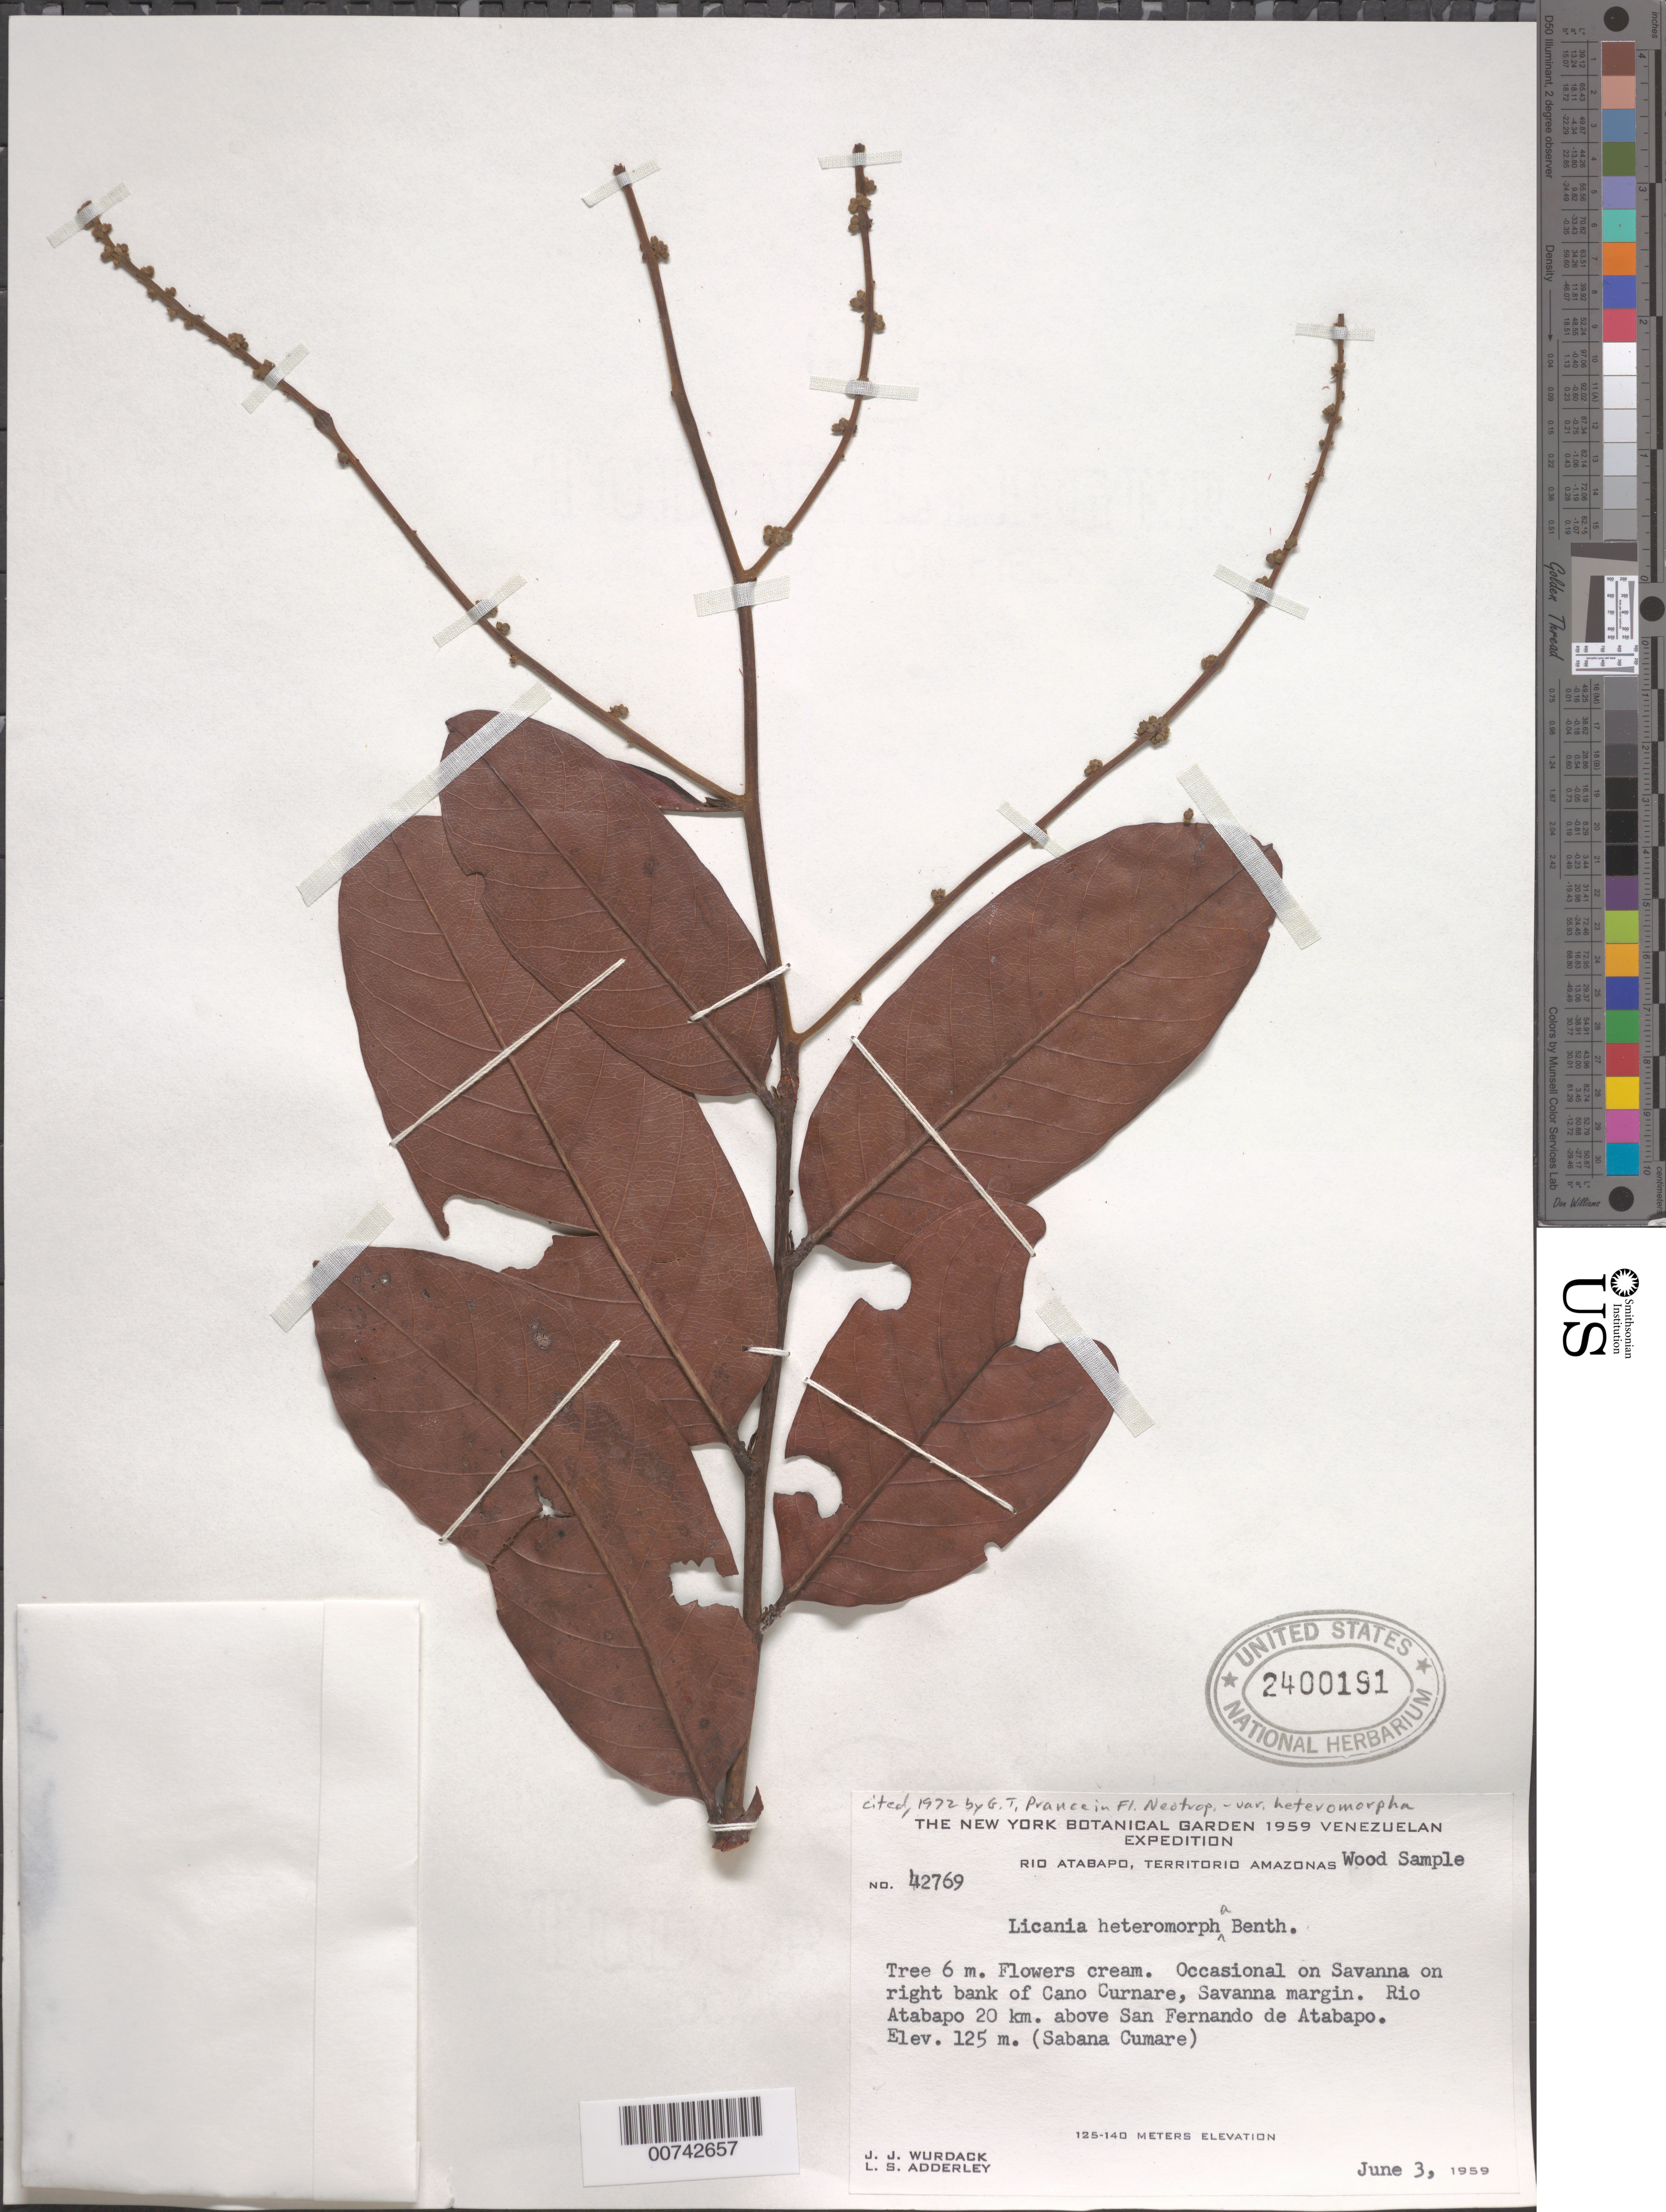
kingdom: Plantae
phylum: Tracheophyta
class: Magnoliopsida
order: Malpighiales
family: Chrysobalanaceae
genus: Hymenopus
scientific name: Hymenopus heteromorphus var. heteromorphus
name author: (Benth.) Sothers & Prance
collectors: J. J. Wurdack & L. S. Adderley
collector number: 42769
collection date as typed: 3-Jun-59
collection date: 1959-06-03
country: Venezuela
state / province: Amazonas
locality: Sabana Cumare on right bank of Caño Cumare, Río Atabapo, 20 km above San Fernando de Atabapo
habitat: Savanna margin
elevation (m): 125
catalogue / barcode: US 2400191